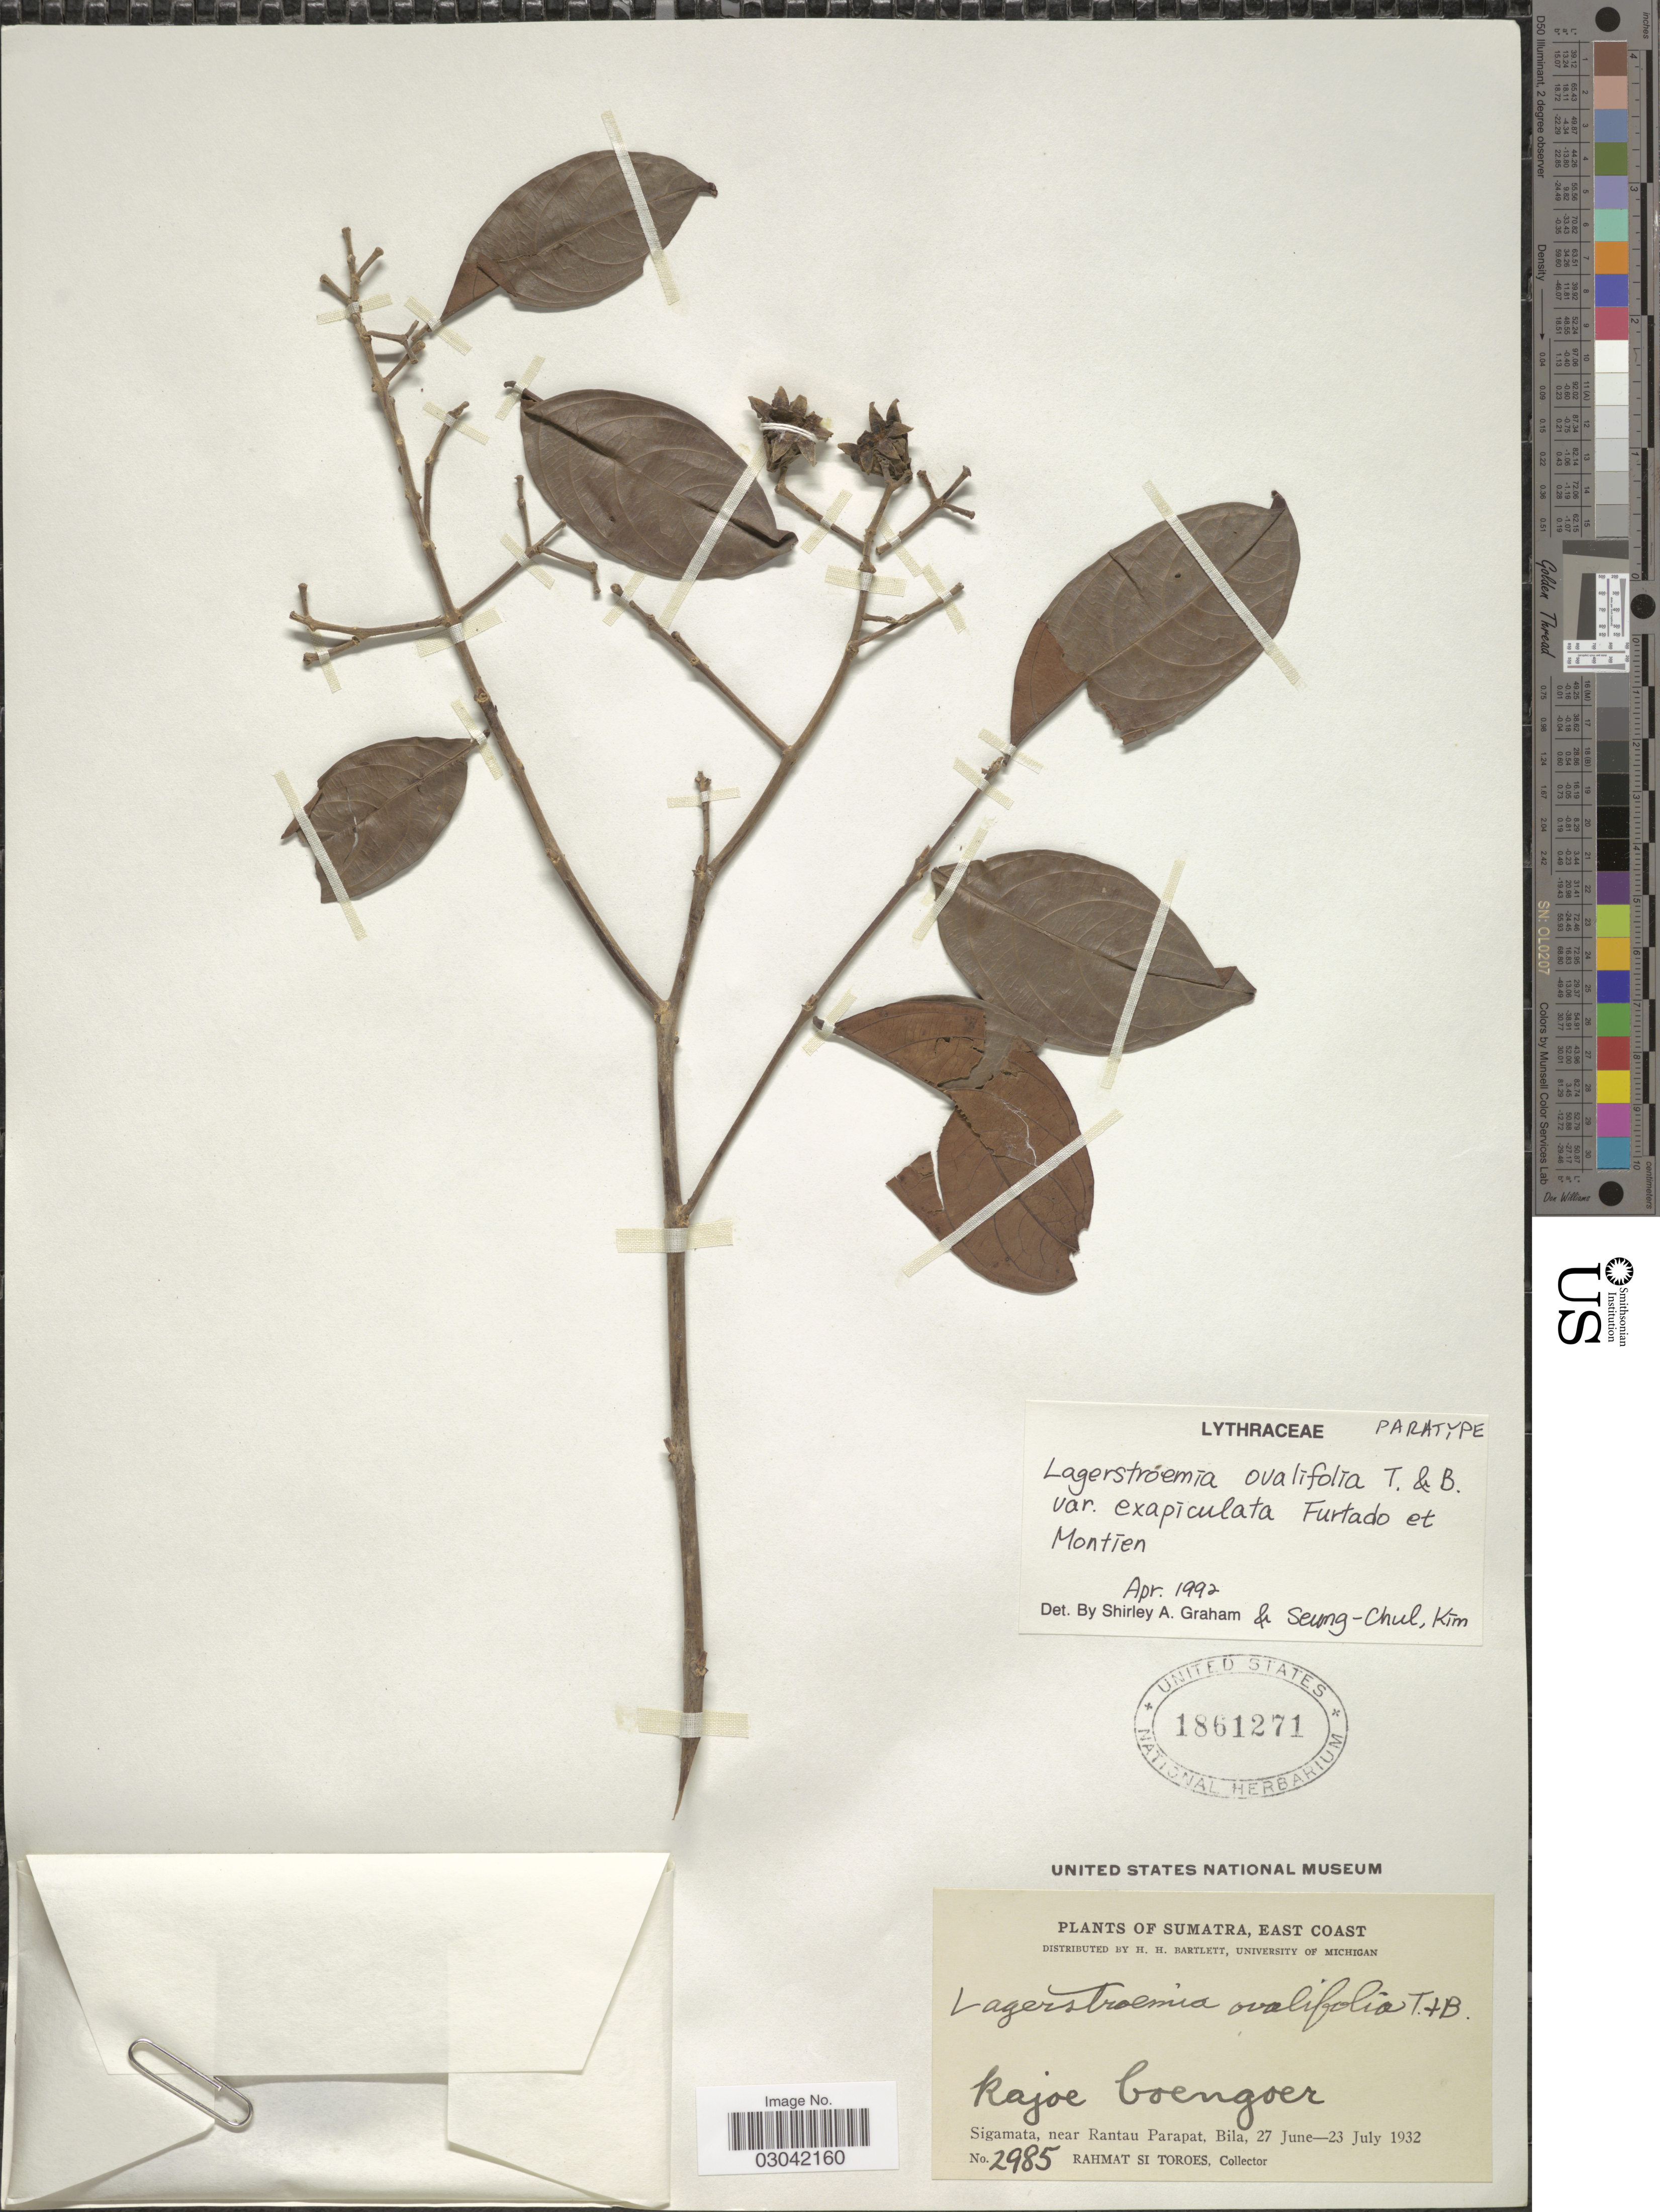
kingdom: Plantae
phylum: Tracheophyta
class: Magnoliopsida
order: Myrtales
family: Lythraceae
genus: Lagerstroemia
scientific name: Lagerstroemia ovalifolia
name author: Teijsm. & Binn.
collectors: Rahmat Si Boeea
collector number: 2985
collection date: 1932-06-27/1932-07-23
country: Indonesia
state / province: Sumatra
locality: East Coast. Sigamata, near Rantau Parapat, Bila.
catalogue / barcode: US 1861271